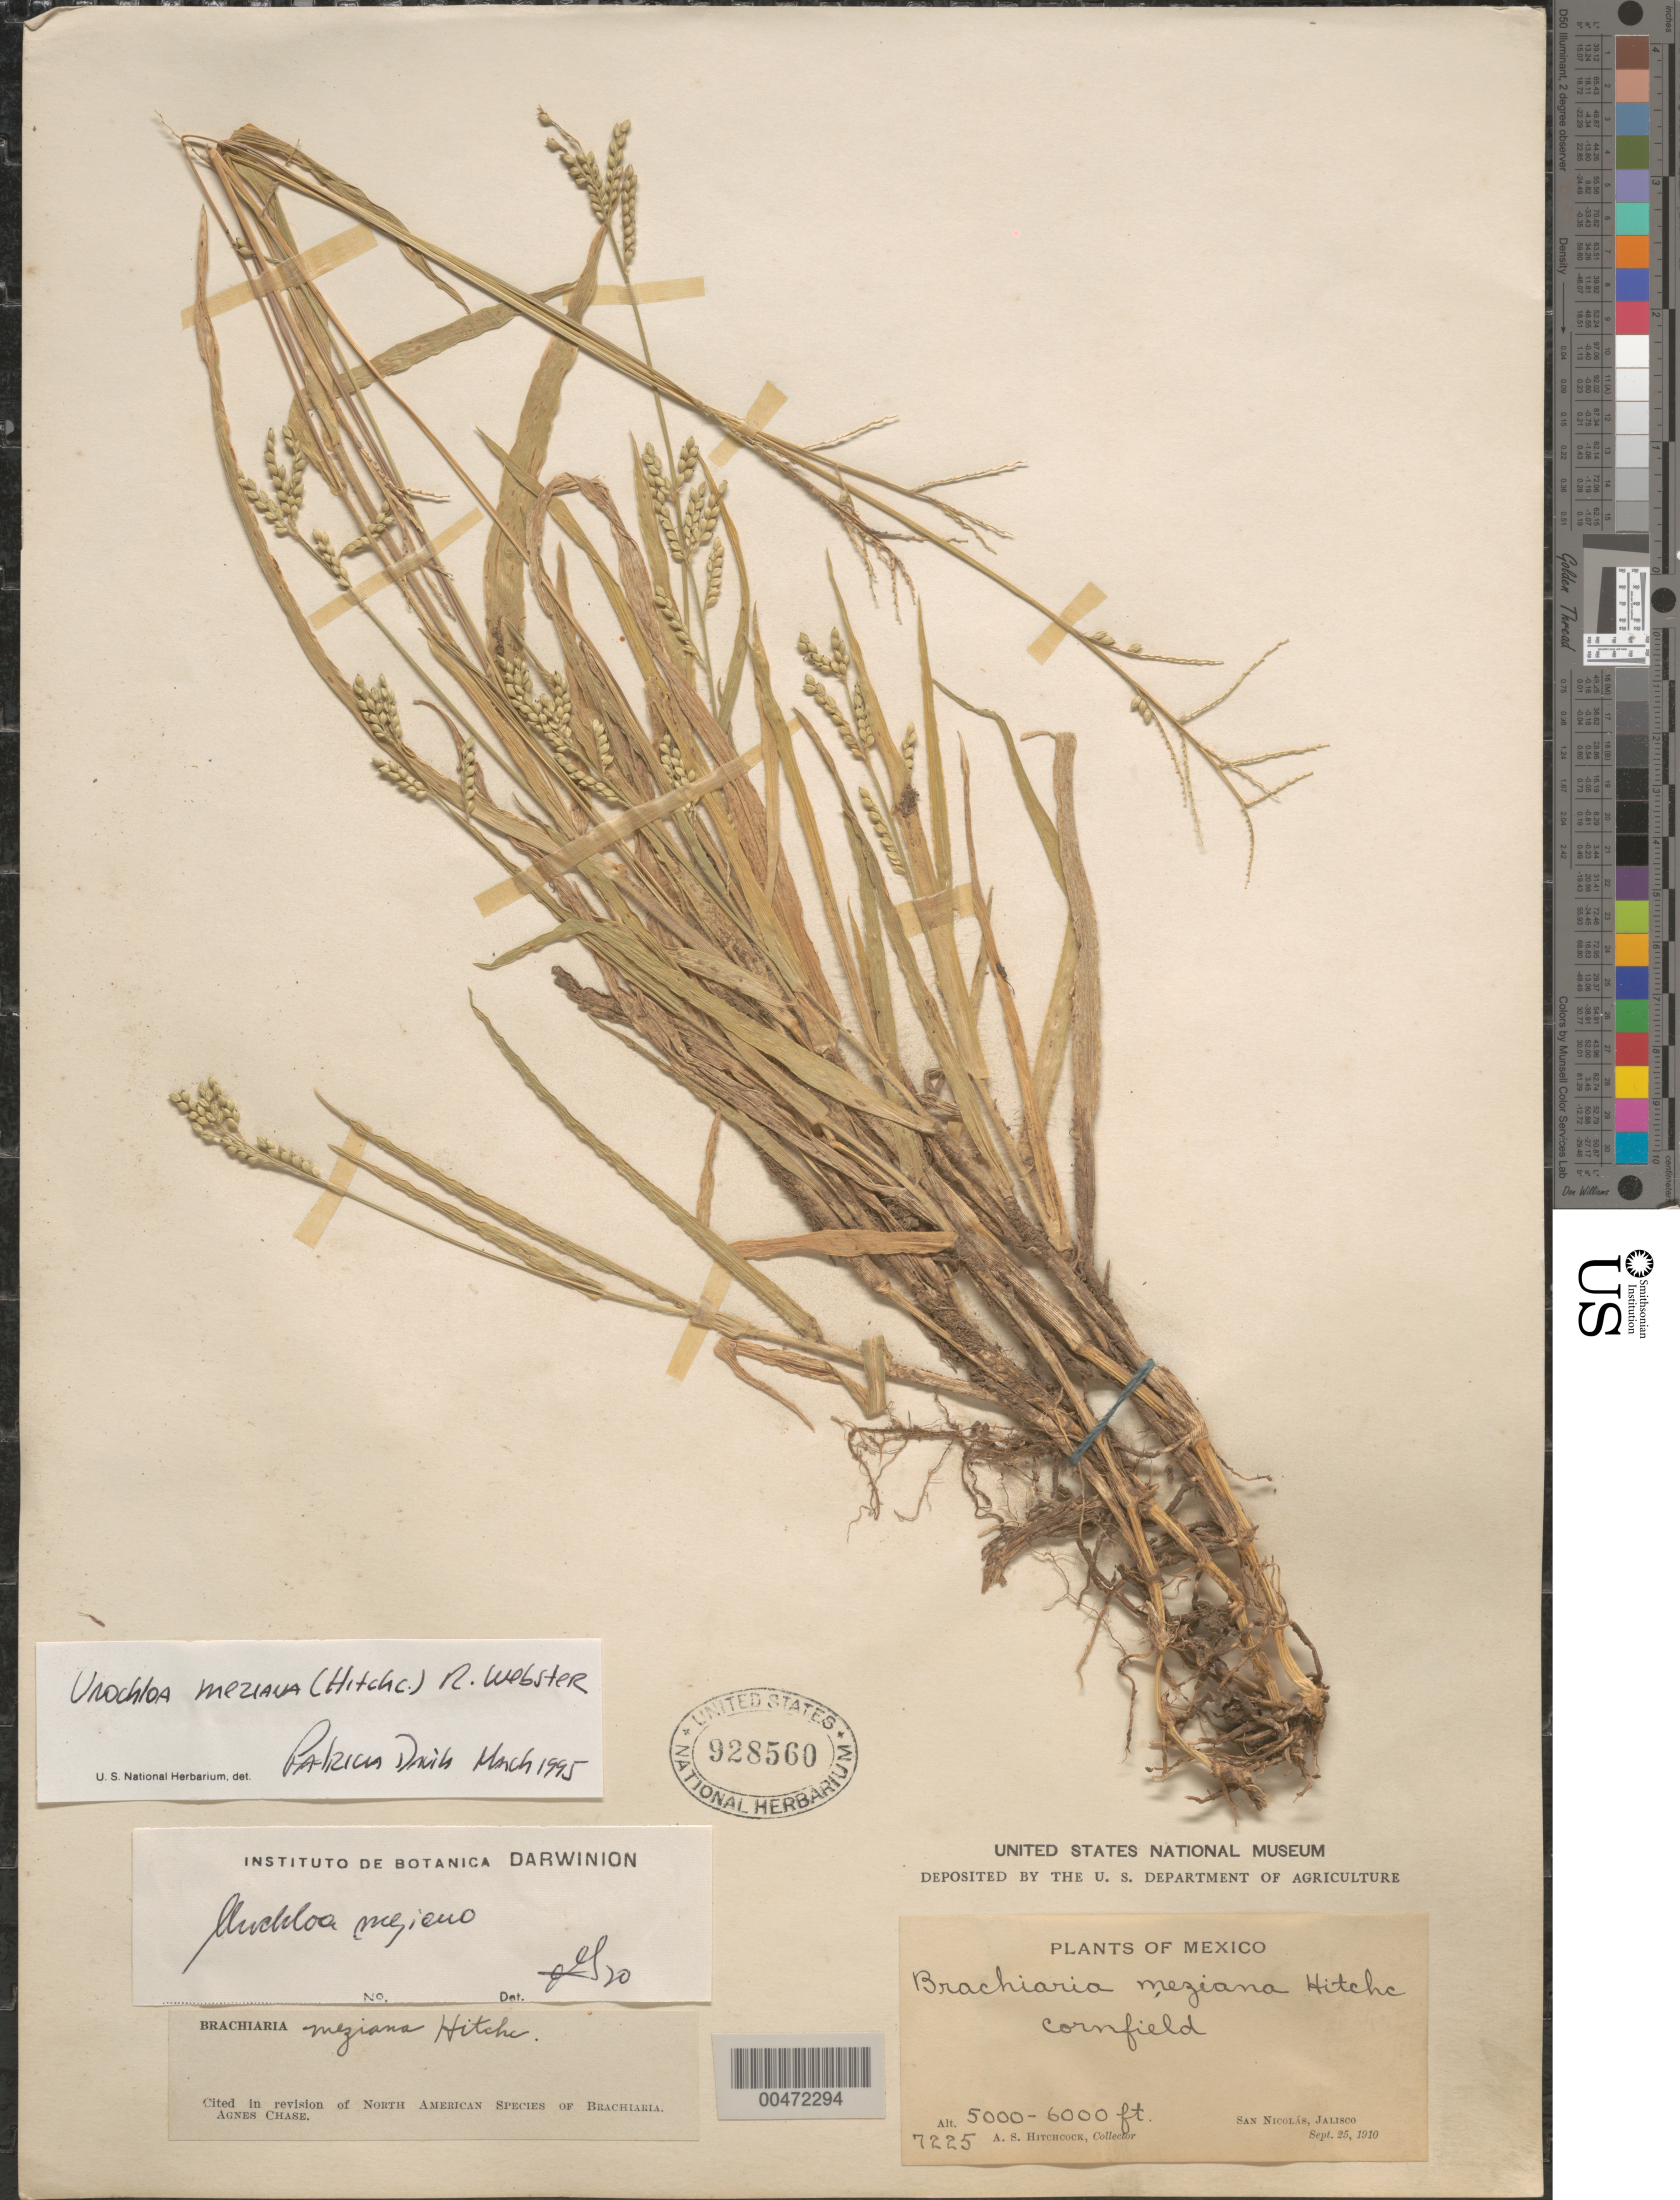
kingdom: Plantae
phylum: Tracheophyta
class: Liliopsida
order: Poales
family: Poaceae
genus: Urochloa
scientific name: Urochloa meziana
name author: (Hitchc.) Morrone & Zuloaga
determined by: Morrone, O. N., (SI), Instituto de Botánica Darwinion (Argentina)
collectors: A. S. Hitchcock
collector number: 7225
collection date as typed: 25 Sep 1910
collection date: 1910-09-25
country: Mexico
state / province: Jalisco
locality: San Nicolás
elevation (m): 1524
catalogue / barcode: US 928560